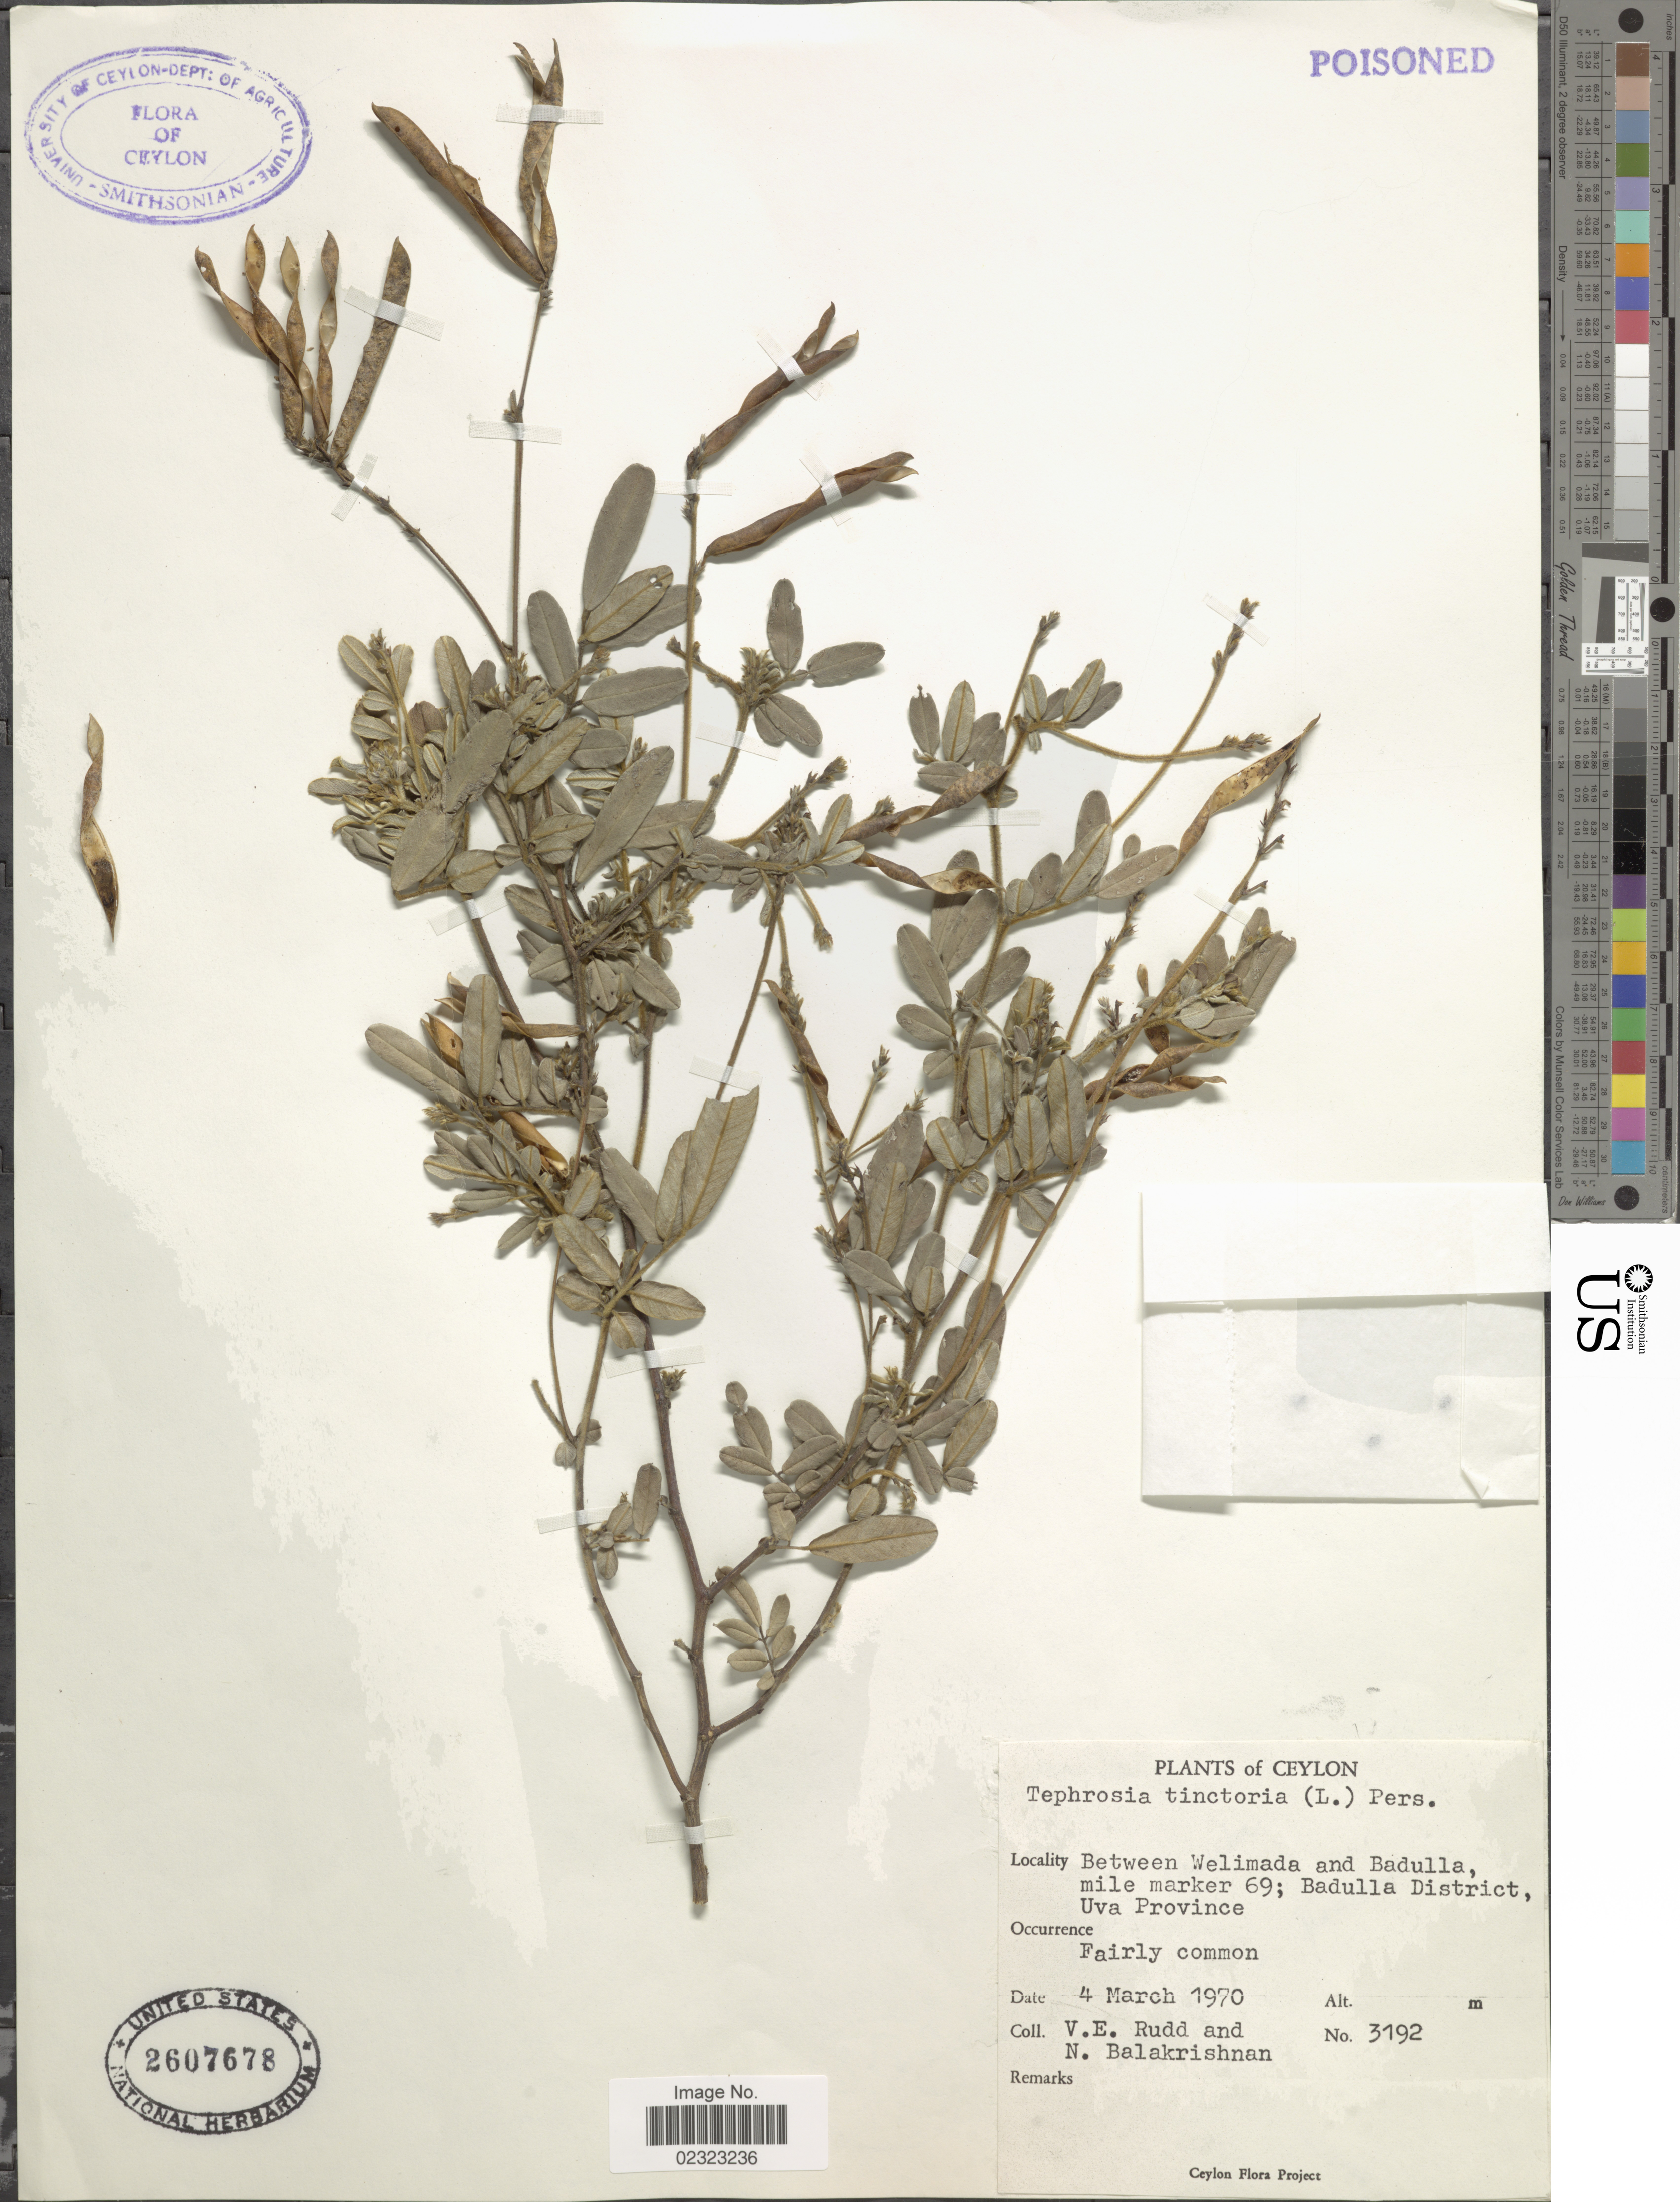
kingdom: Plantae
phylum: Tracheophyta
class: Magnoliopsida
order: Fabales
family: Fabaceae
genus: Tephrosia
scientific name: Tephrosia tinctoria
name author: Pers.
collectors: V. E. Rudd & N. Balakrishnan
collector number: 3192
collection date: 1970-03-04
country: Sri Lanka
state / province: Uva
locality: Ceylon, between Welimada and Badulla, mile marker 69, Badulla District.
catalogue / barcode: US 2607678